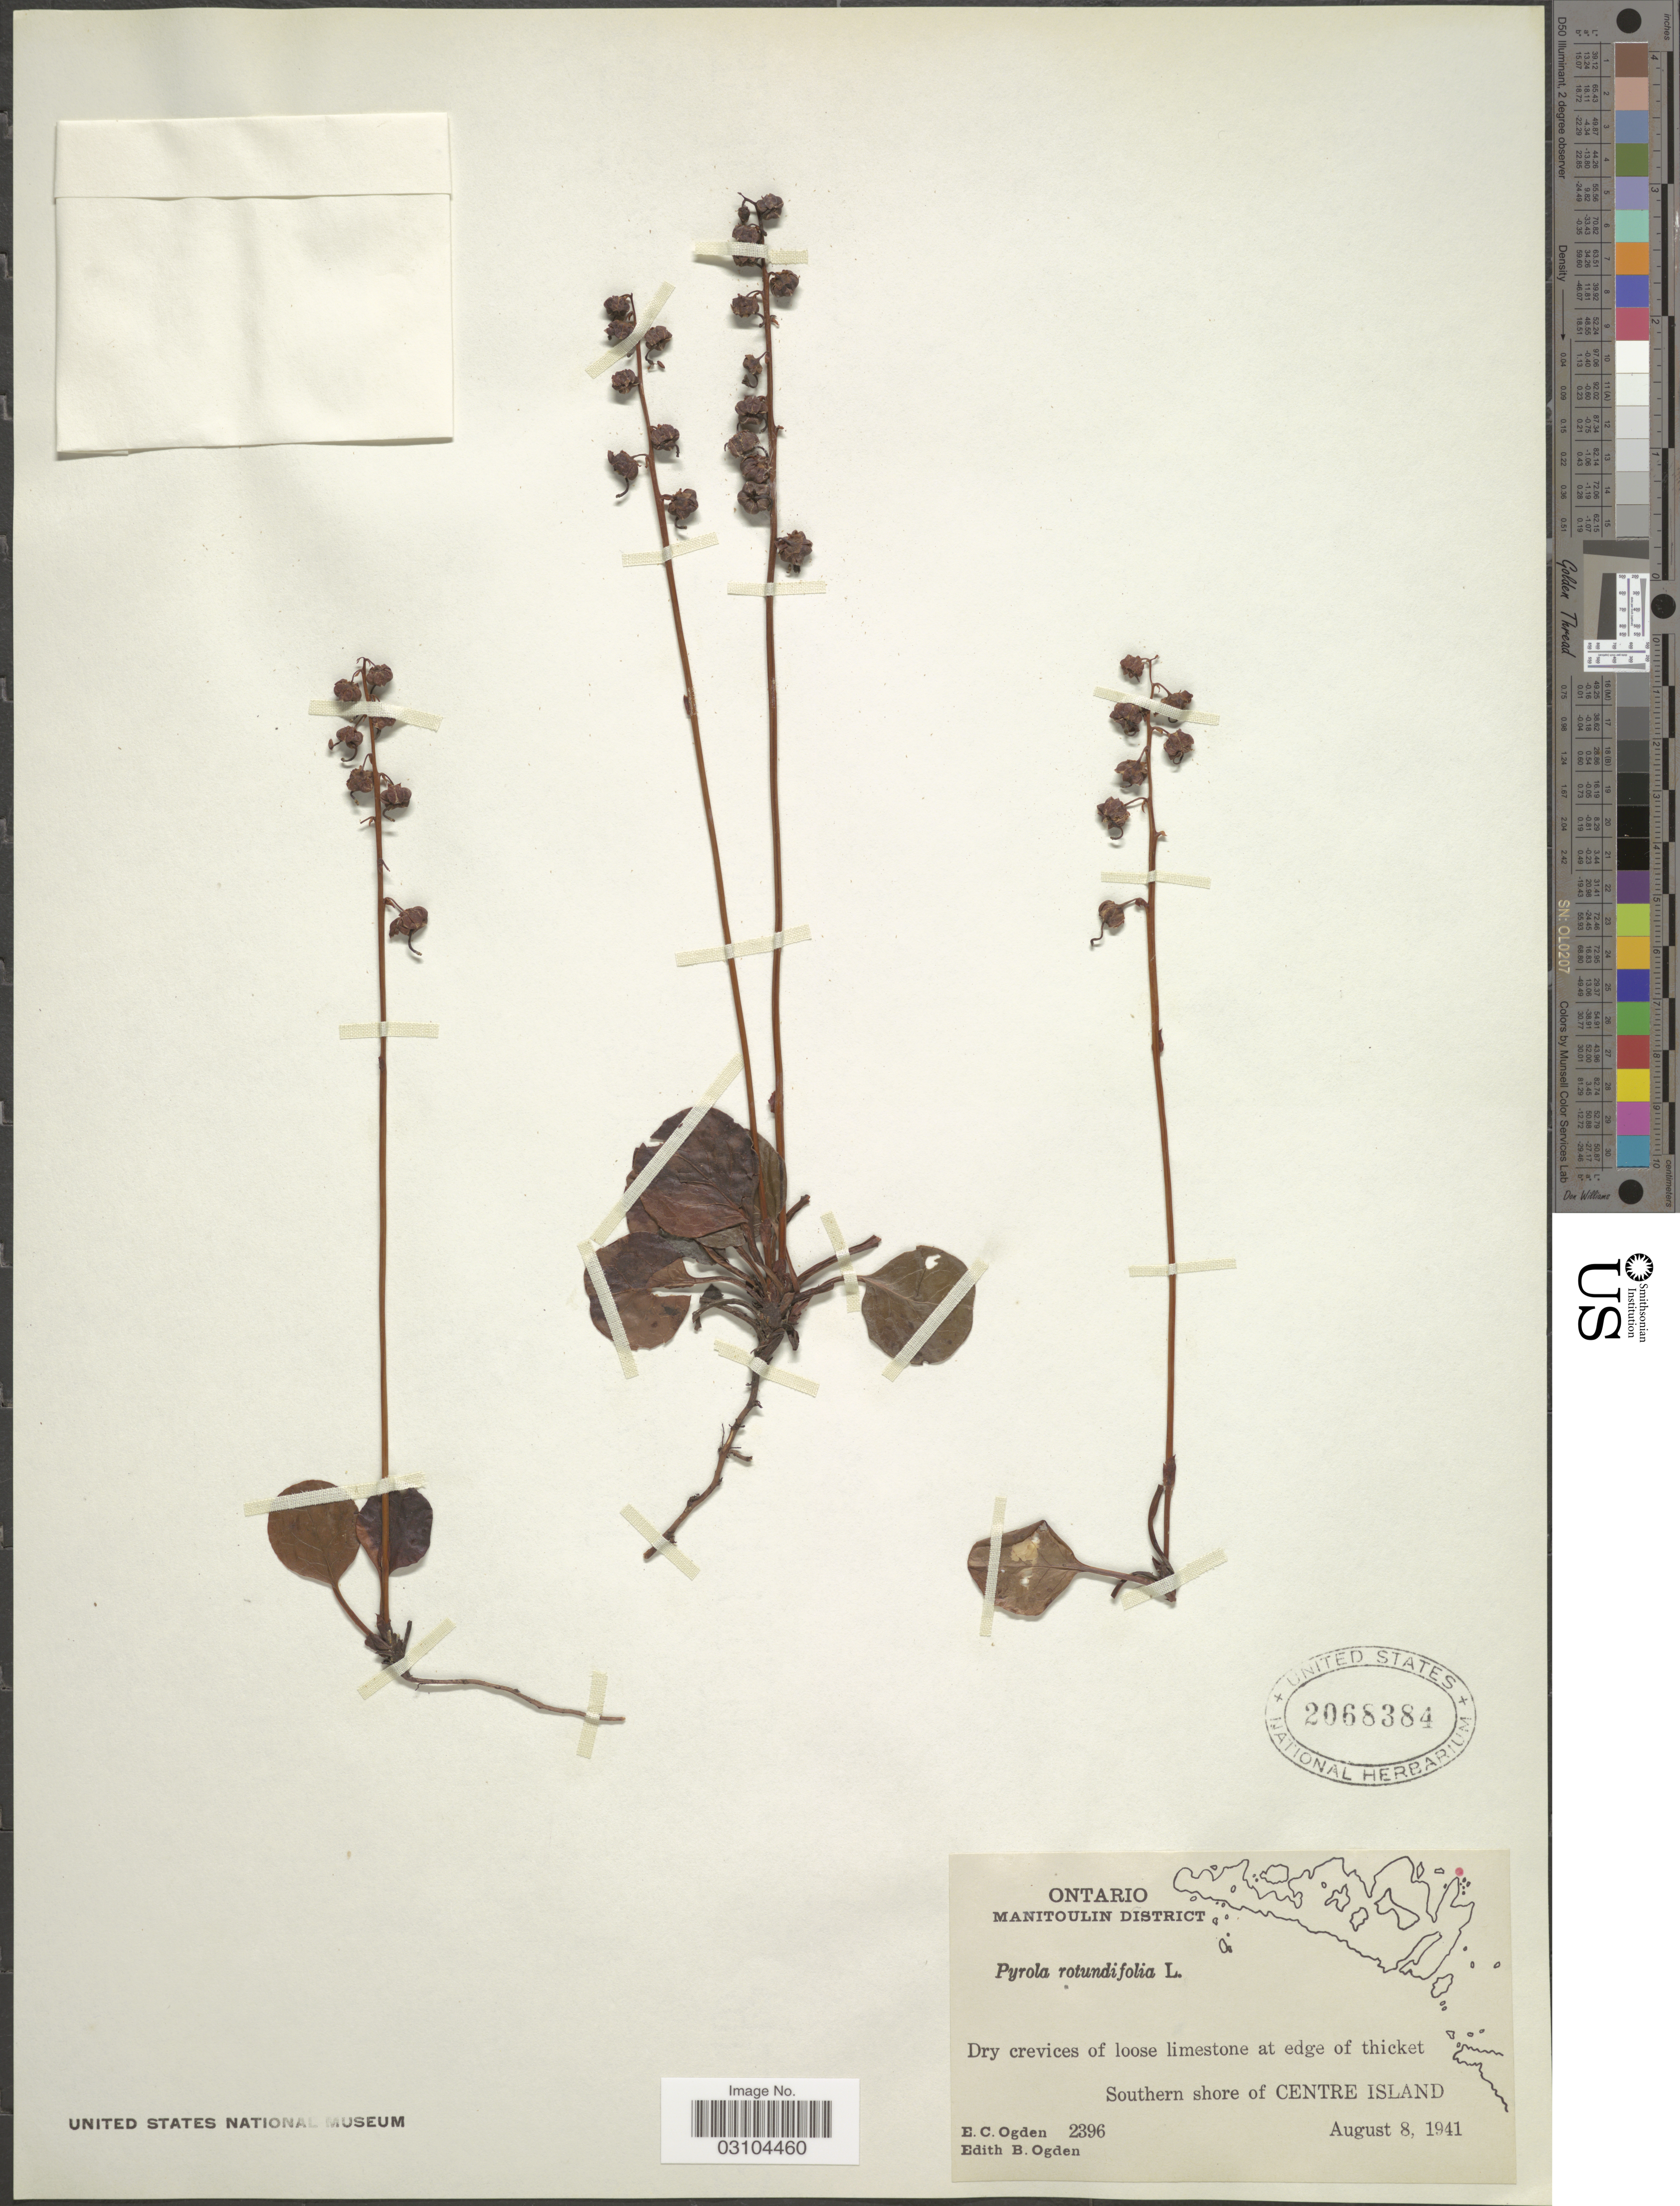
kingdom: Plantae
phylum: Tracheophyta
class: Magnoliopsida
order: Ericales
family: Ericaceae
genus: Pyrola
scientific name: Pyrola rotundifolia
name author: L.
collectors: E. Ogden & E. Ogden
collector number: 2396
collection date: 1941-08-08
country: Canada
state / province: Ontario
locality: Manitoulin District. Southern shore of Centre Island.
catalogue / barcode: US 2068384